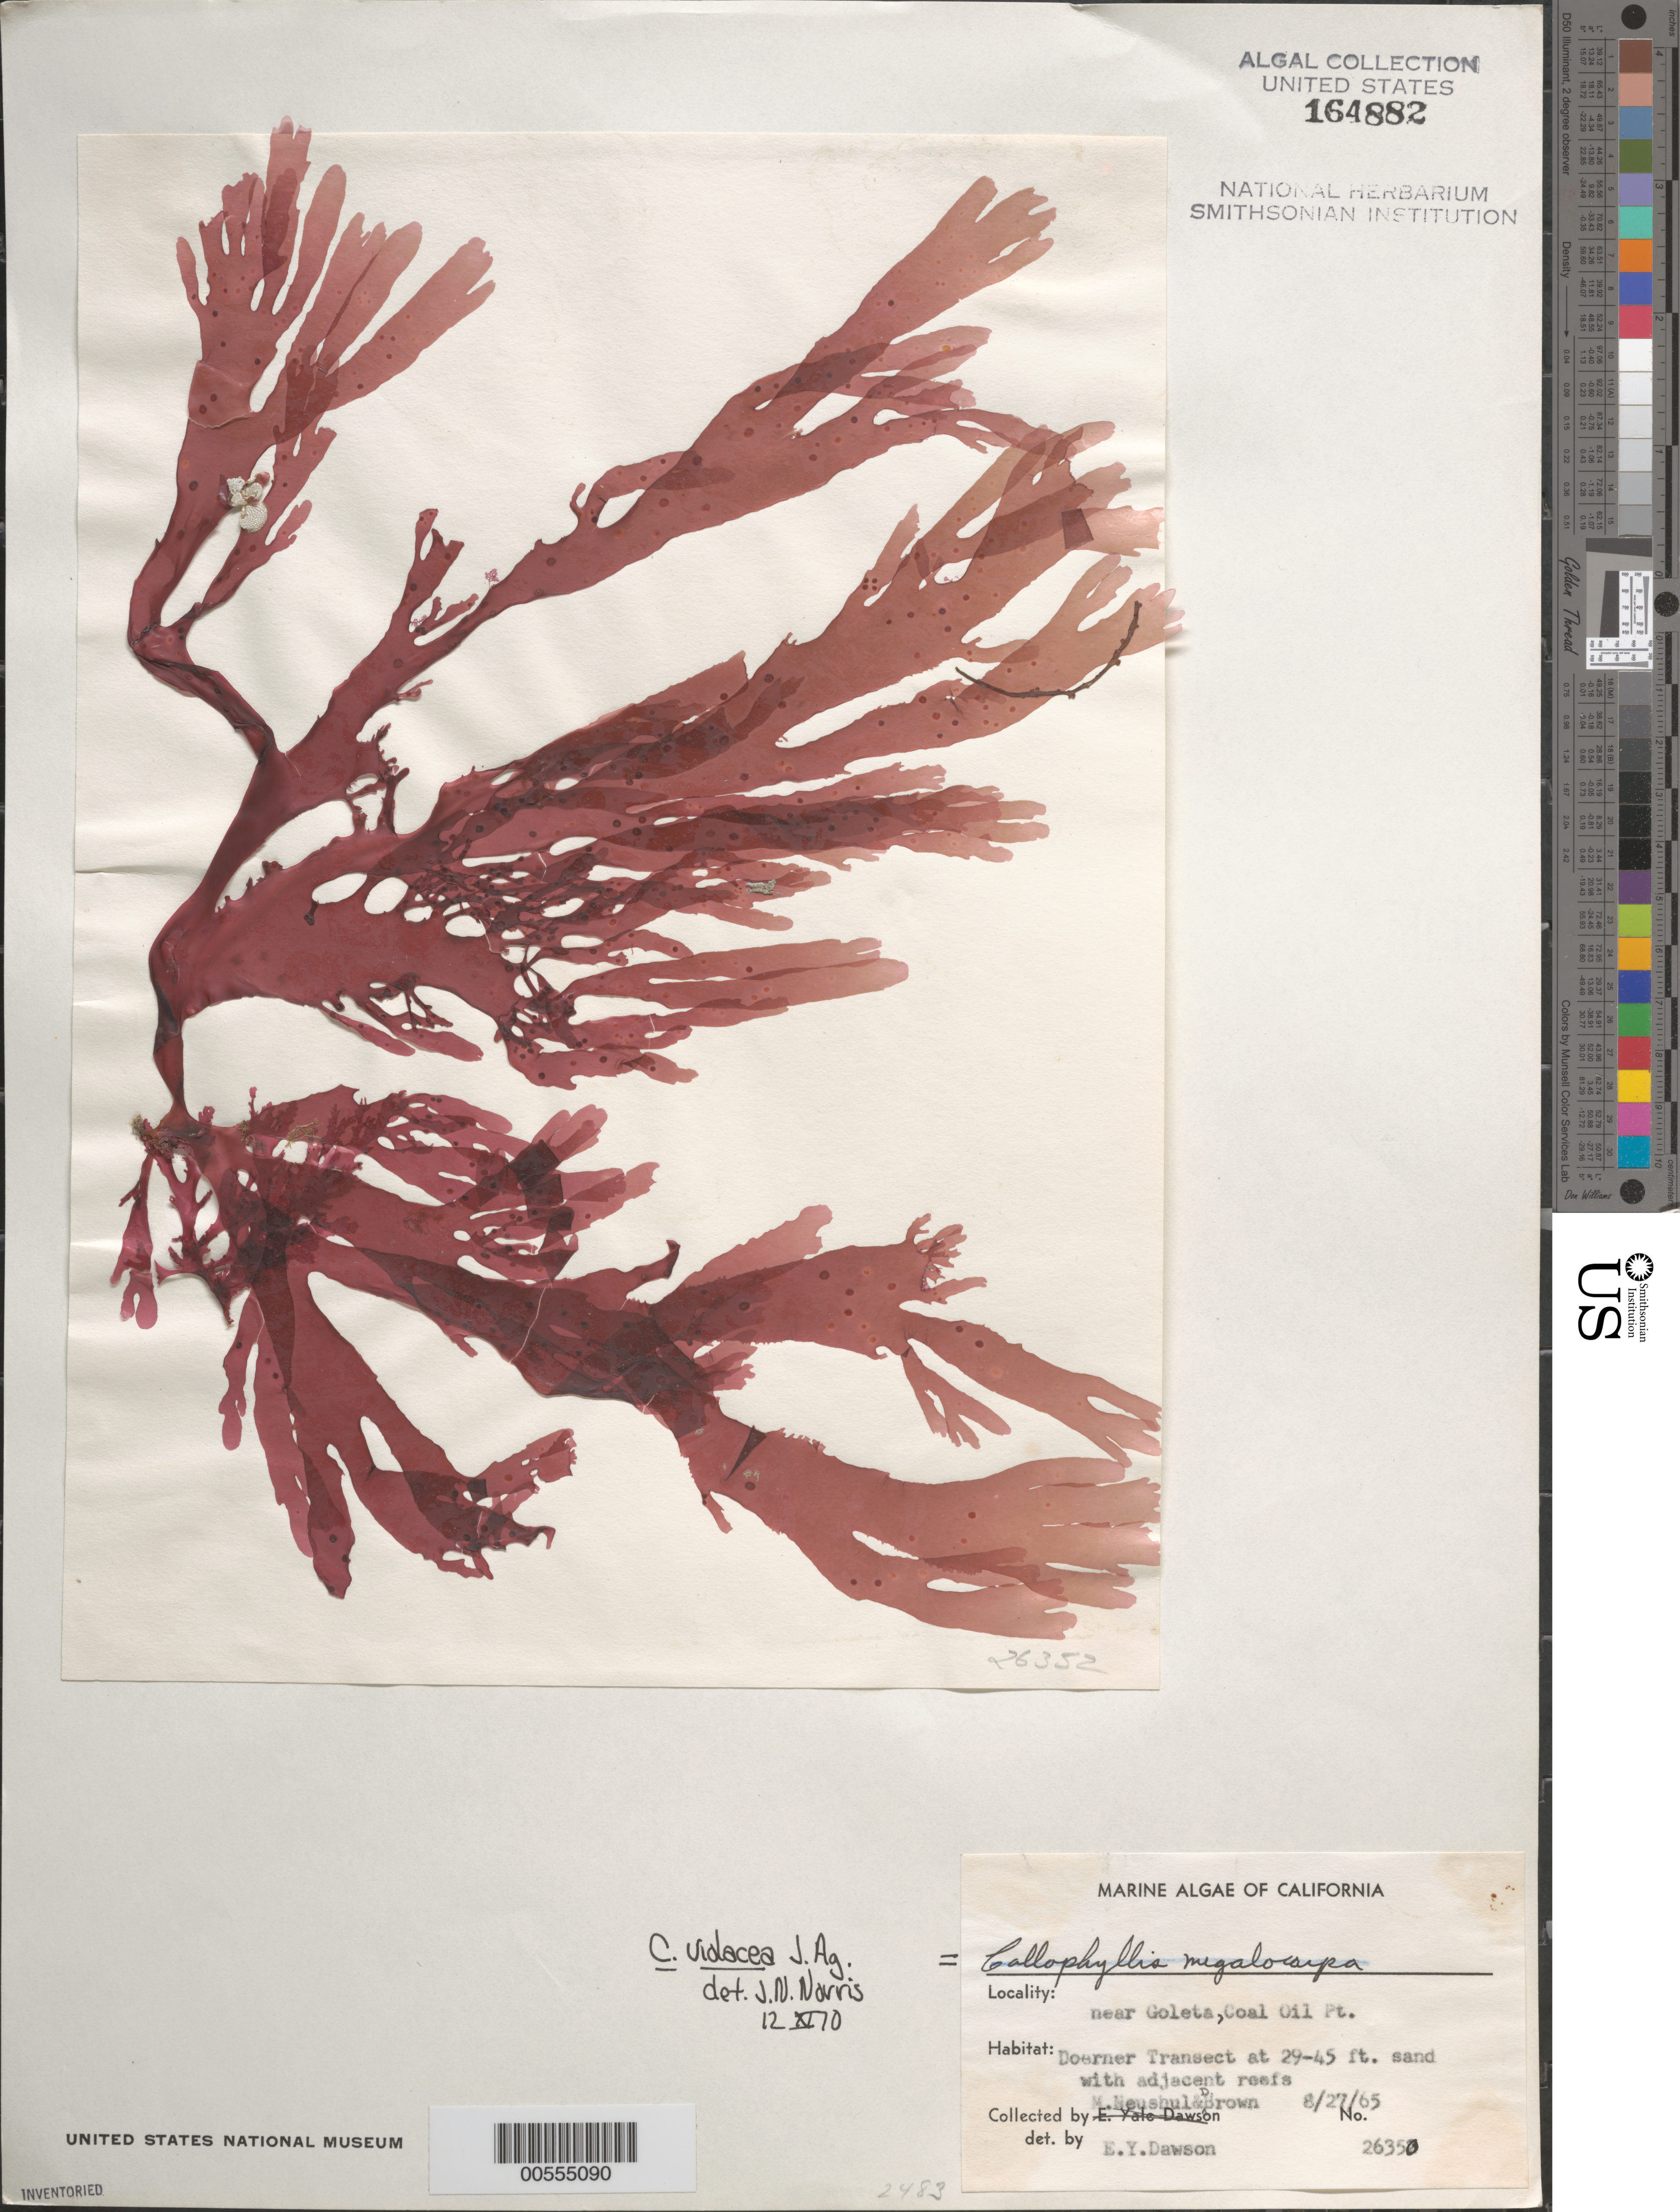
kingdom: Plantae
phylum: Rhodophyta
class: Florideophyceae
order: Gigartinales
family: Kallymeniaceae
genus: Callophyllis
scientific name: Callophyllis violacea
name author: J. Agardh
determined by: Norris, James N.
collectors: M. Neushul & D. Brown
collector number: Neushul 2483 & EYD 26350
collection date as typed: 27 Aug 1965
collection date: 1965-08-27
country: United States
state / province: California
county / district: Santa Barbara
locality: Coal Oil Point, near Goleta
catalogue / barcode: US 164882